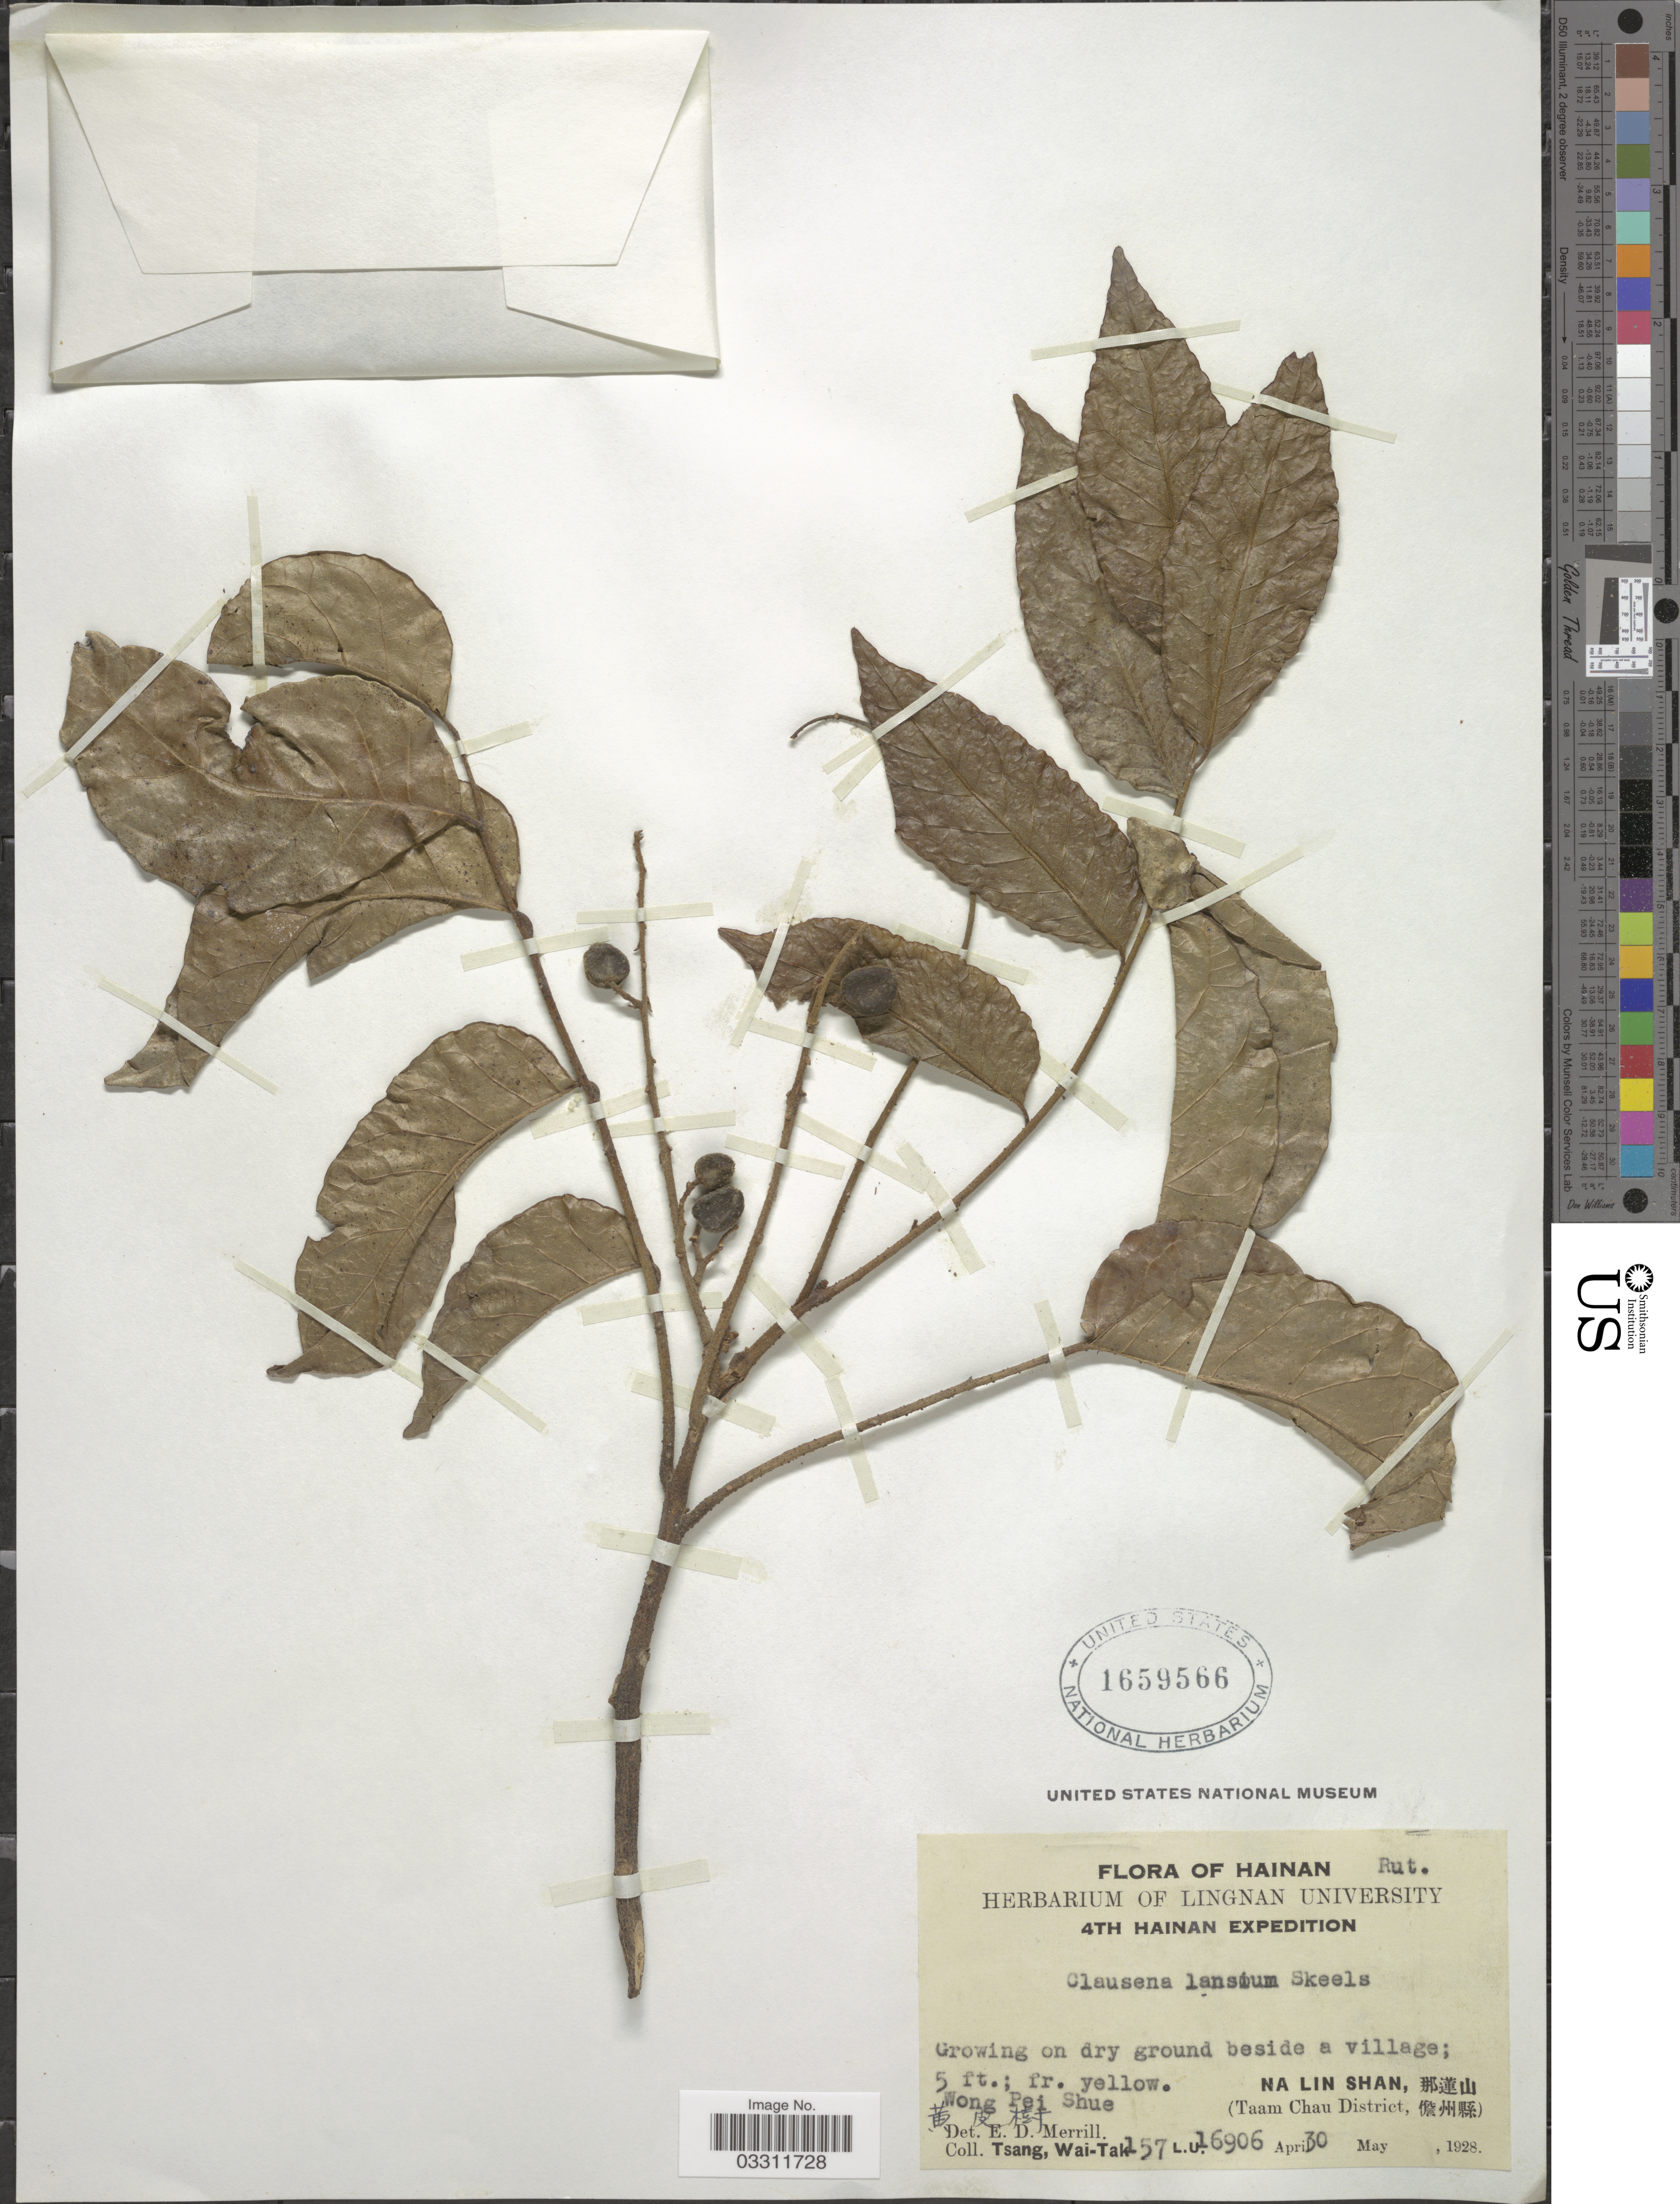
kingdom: Plantae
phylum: Tracheophyta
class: Magnoliopsida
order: Sapindales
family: Rutaceae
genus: Clausena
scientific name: Clausena lansium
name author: (Lour.) Skeels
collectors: W. T. Tsang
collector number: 157LU16906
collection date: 1928-04-30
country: China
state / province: Hainan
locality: Na Lin Shan, X. Wong Pei Shue X. (Taam Chau District, X).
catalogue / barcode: US 1659566